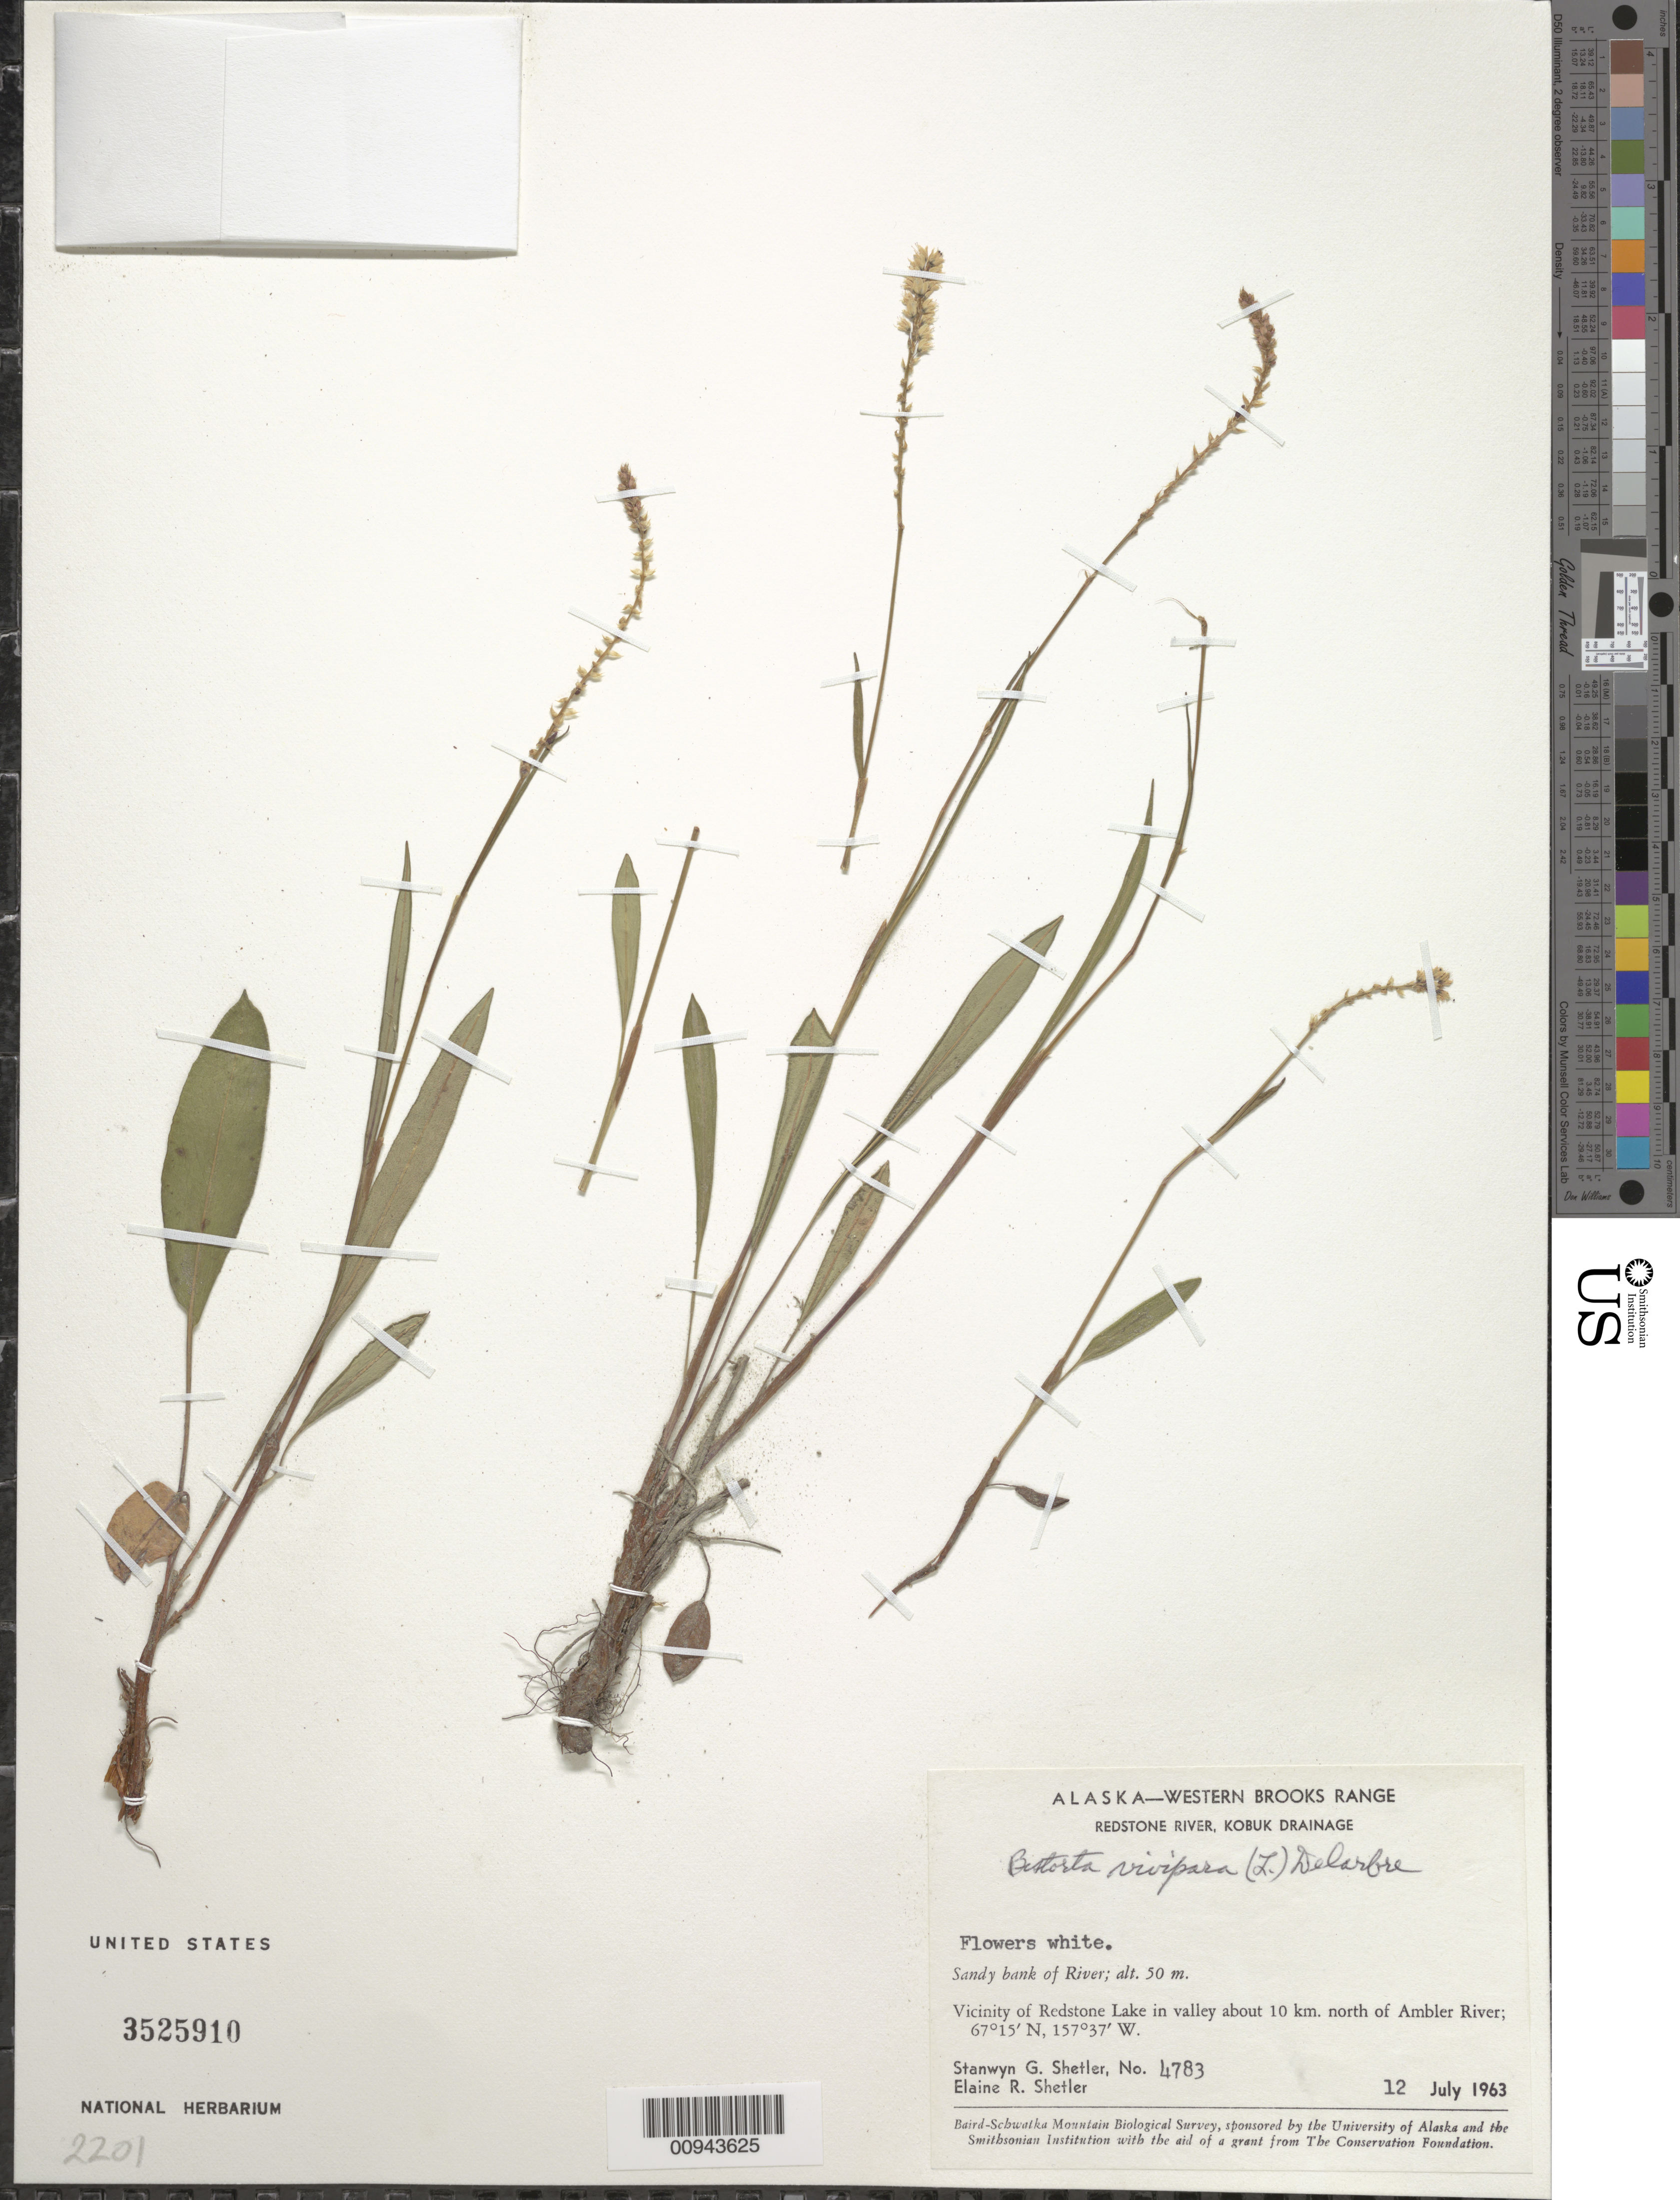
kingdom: Plantae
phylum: Tracheophyta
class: Magnoliopsida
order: Caryophyllales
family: Polygonaceae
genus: Bistorta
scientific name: Bistorta vivipara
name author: (L.) Delarbre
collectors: S. Shetler & E. R. Shetler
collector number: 4783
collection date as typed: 12 Jul 1963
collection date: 1963-07-12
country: United States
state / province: Alaska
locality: Vicinity of Redstone Lake in valley about 10 km. north of Ambler River. Western Brooks Range, Redstone River, Kobuk Drainage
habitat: Sandy bank of River.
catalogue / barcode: US 3525910